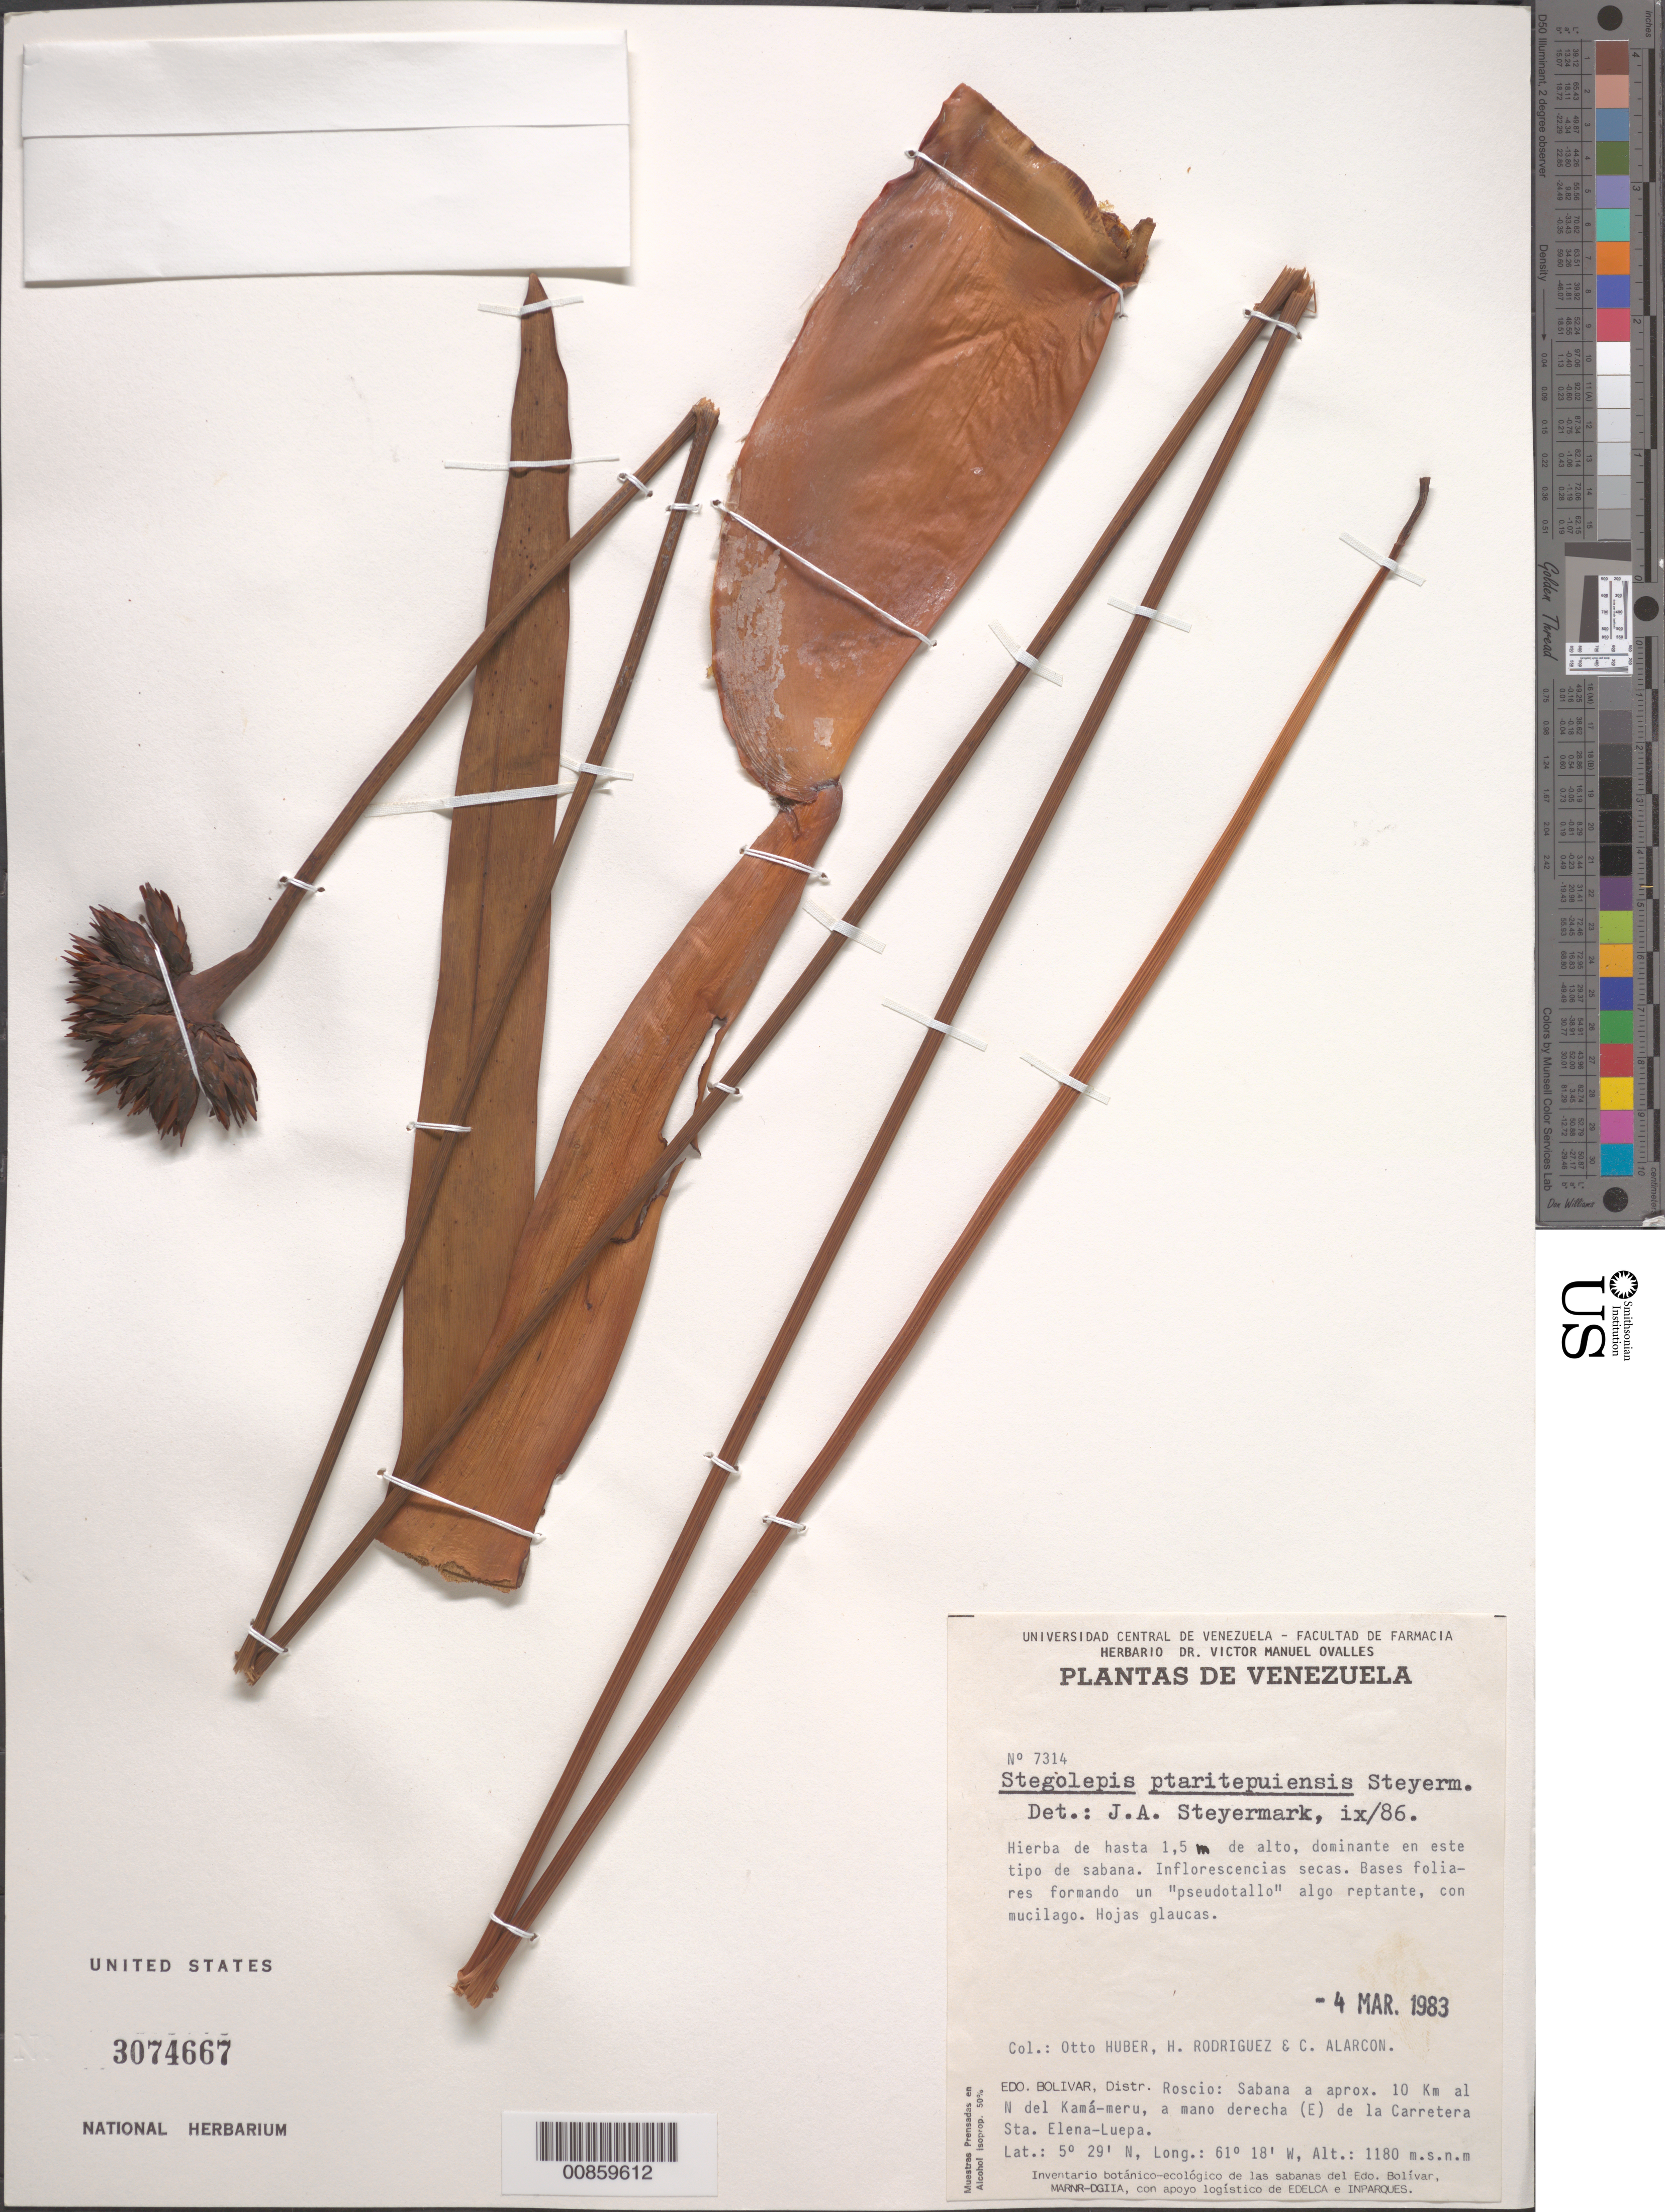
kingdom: Plantae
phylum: Tracheophyta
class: Liliopsida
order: Poales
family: Rapateaceae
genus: Stegolepis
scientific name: Stegolepis ptaritepuiensis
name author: Steyerm.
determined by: Steyermark, Julian A., (VEN)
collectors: O. Huber, H. Rodriguez & C. Alarcon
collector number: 7314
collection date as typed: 4-Mar-83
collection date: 1983-03-04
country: Venezuela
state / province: Bolívar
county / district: Roscio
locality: Kamá-meru, 10 km N, E de la Carretera Sta. Elena-Luepa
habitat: Sabana.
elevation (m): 1180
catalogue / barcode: US 3074667